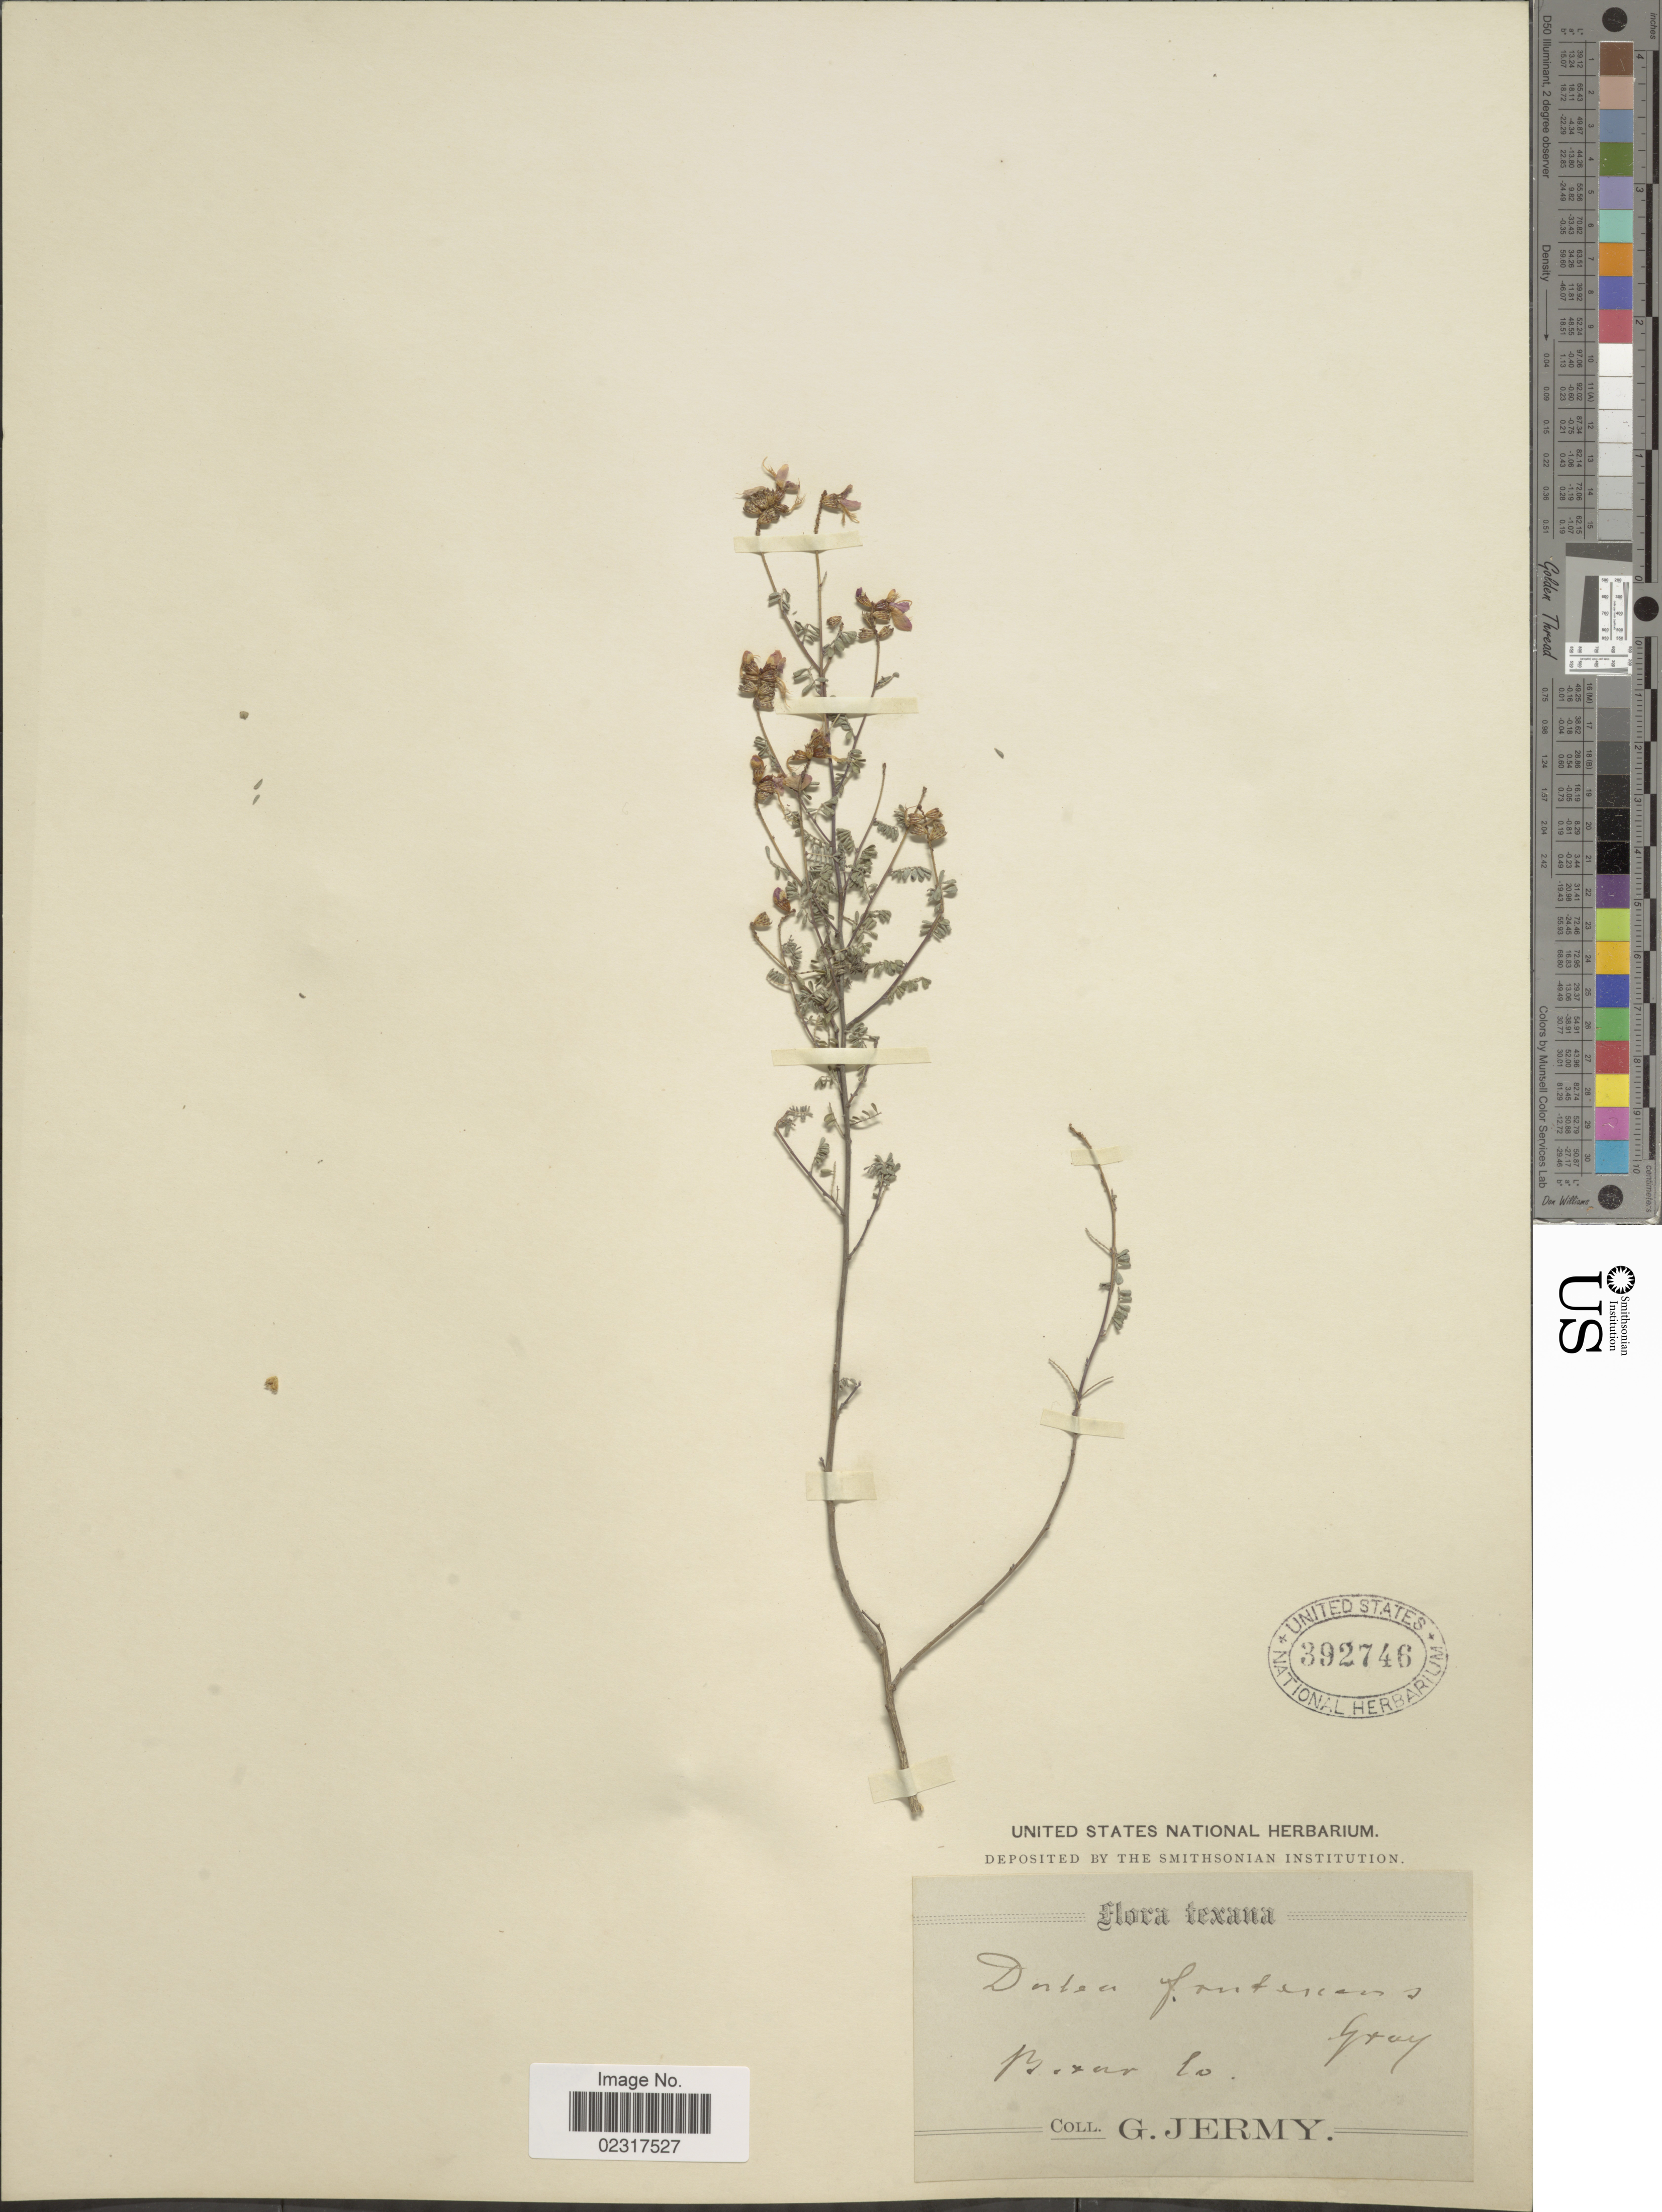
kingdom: Plantae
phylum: Tracheophyta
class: Magnoliopsida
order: Fabales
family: Fabaceae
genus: Dalea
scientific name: Dalea frutescens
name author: A. Gray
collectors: G. Jermy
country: United States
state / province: Texas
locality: Texana, Bexar Xo.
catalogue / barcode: US 392746